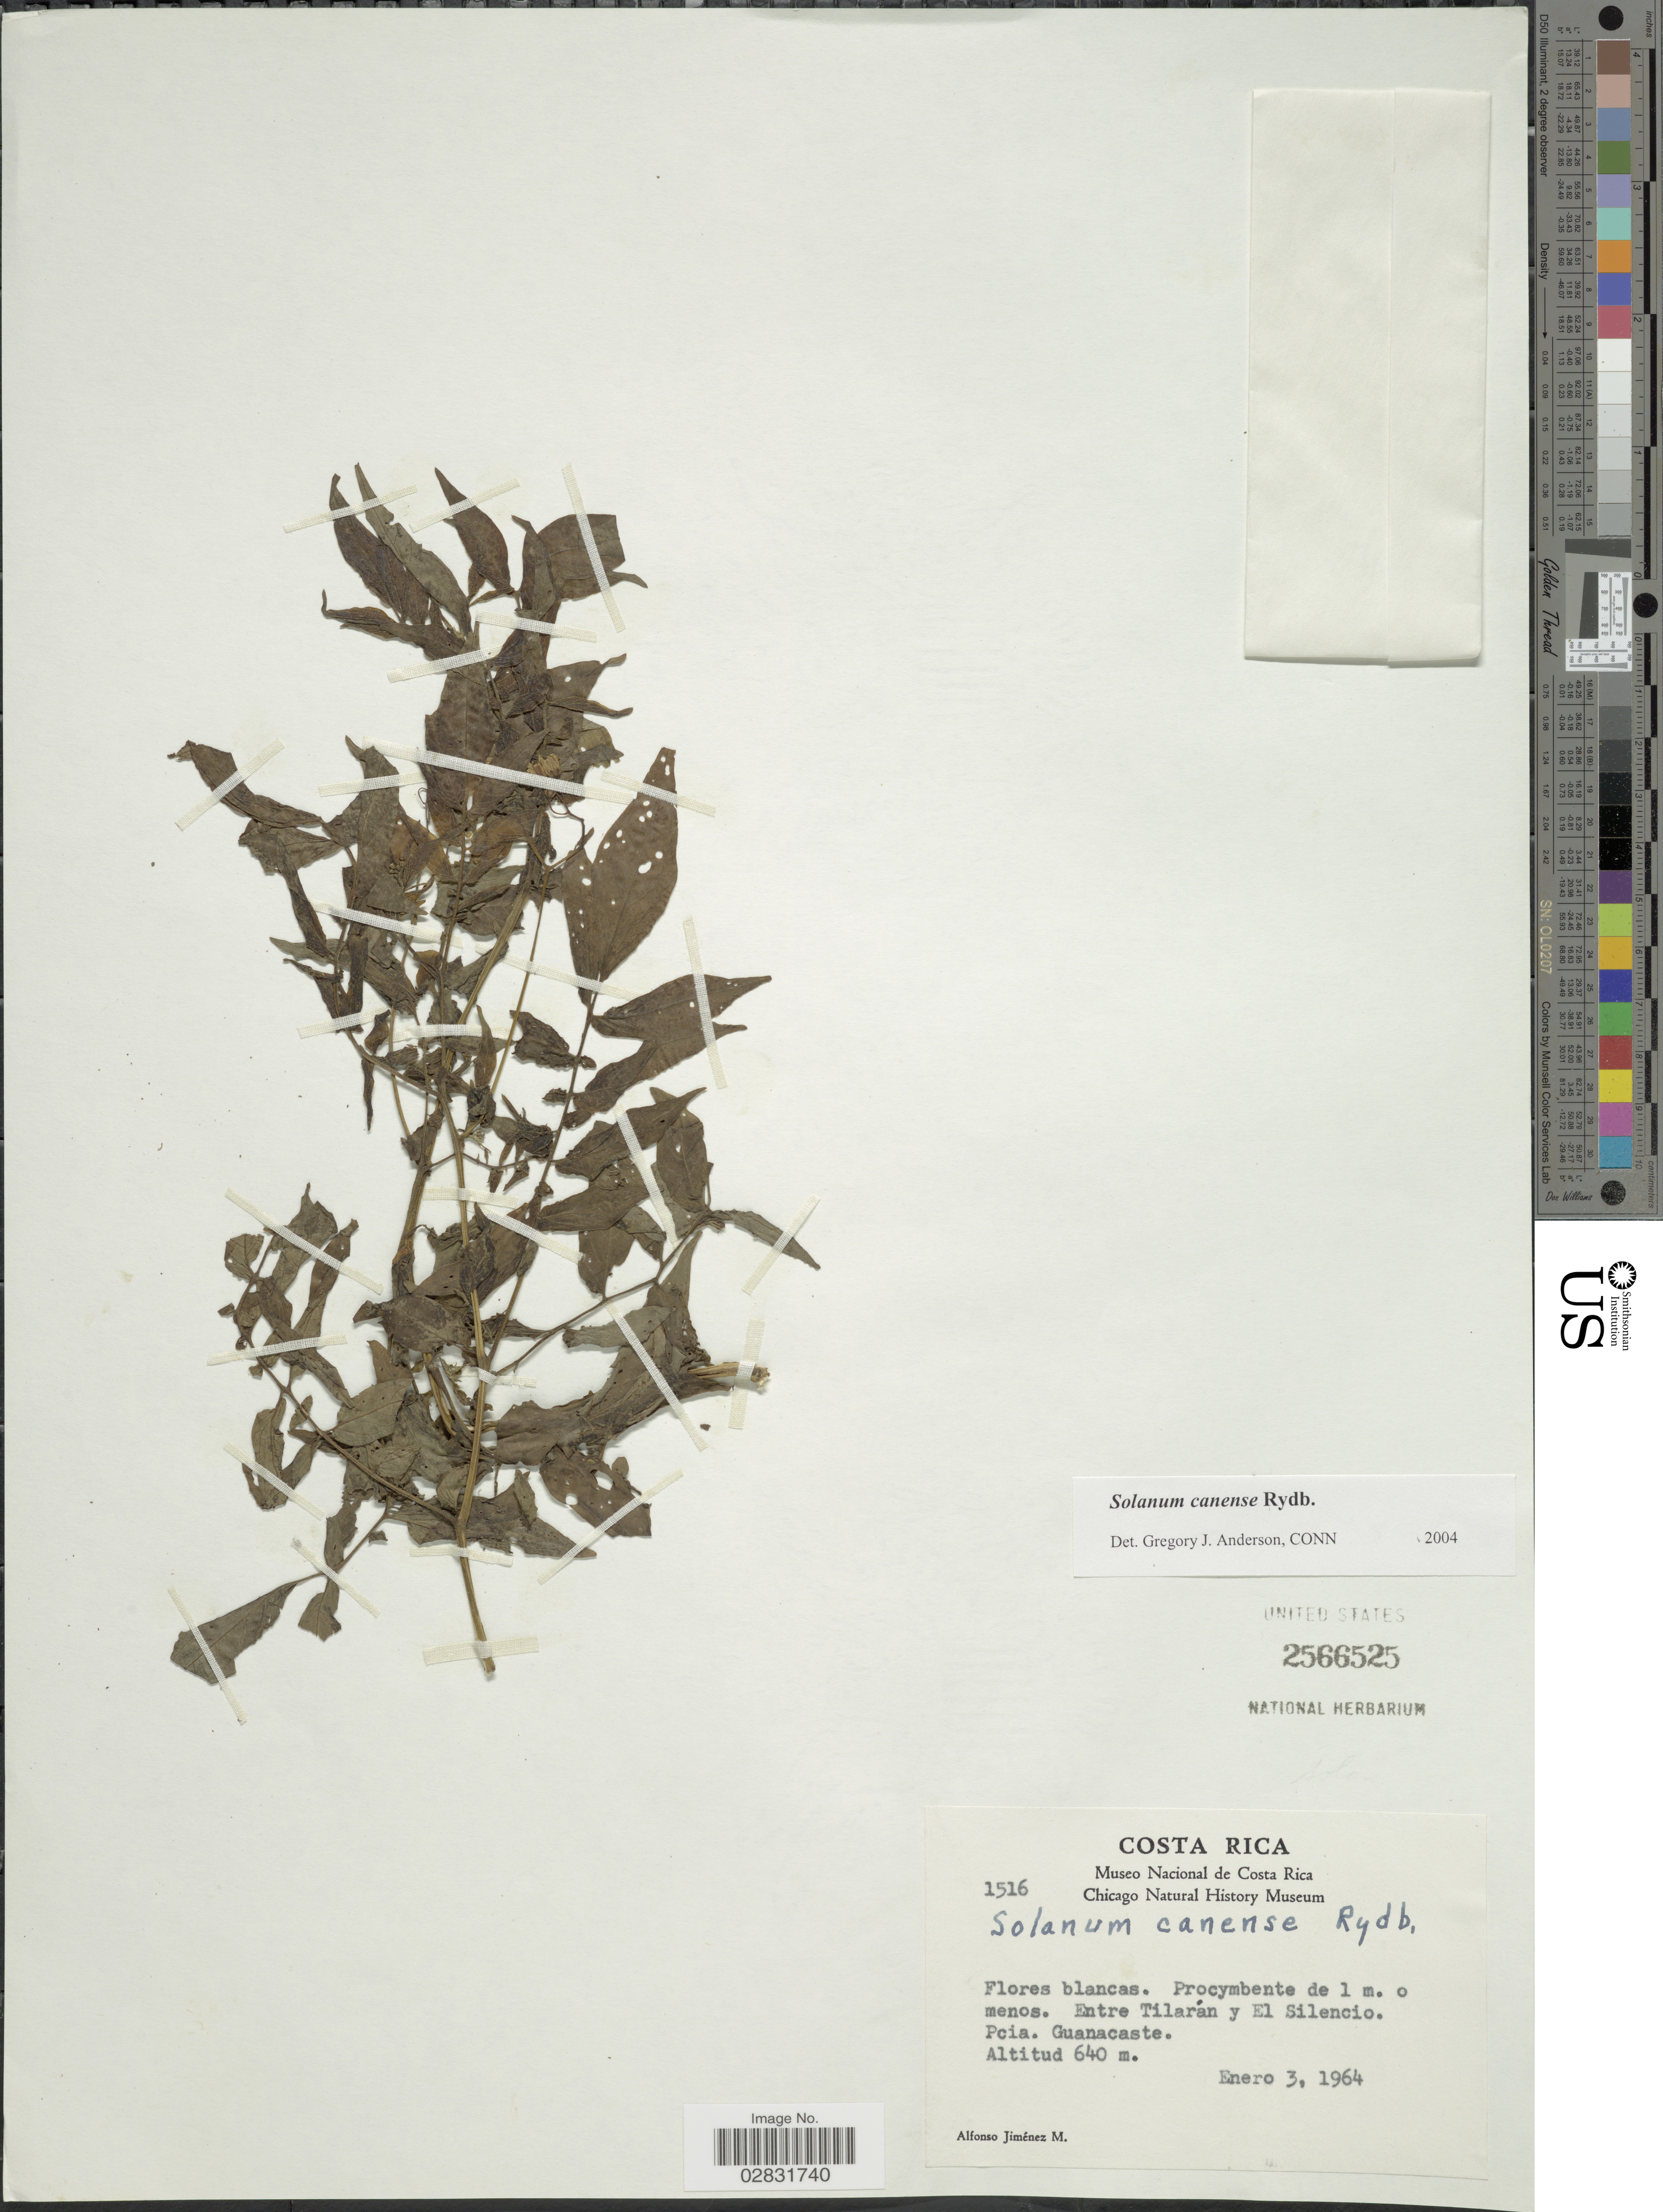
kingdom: Plantae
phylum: Tracheophyta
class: Magnoliopsida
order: Solanales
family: Solanaceae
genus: Solanum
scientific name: Solanum canense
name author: Rydb.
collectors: A. Jimenez M.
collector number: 1516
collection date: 1964-01-03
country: Costa Rica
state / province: Guanacaste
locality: Entre Tilarán y El Silencio.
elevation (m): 640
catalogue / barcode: US 2566525